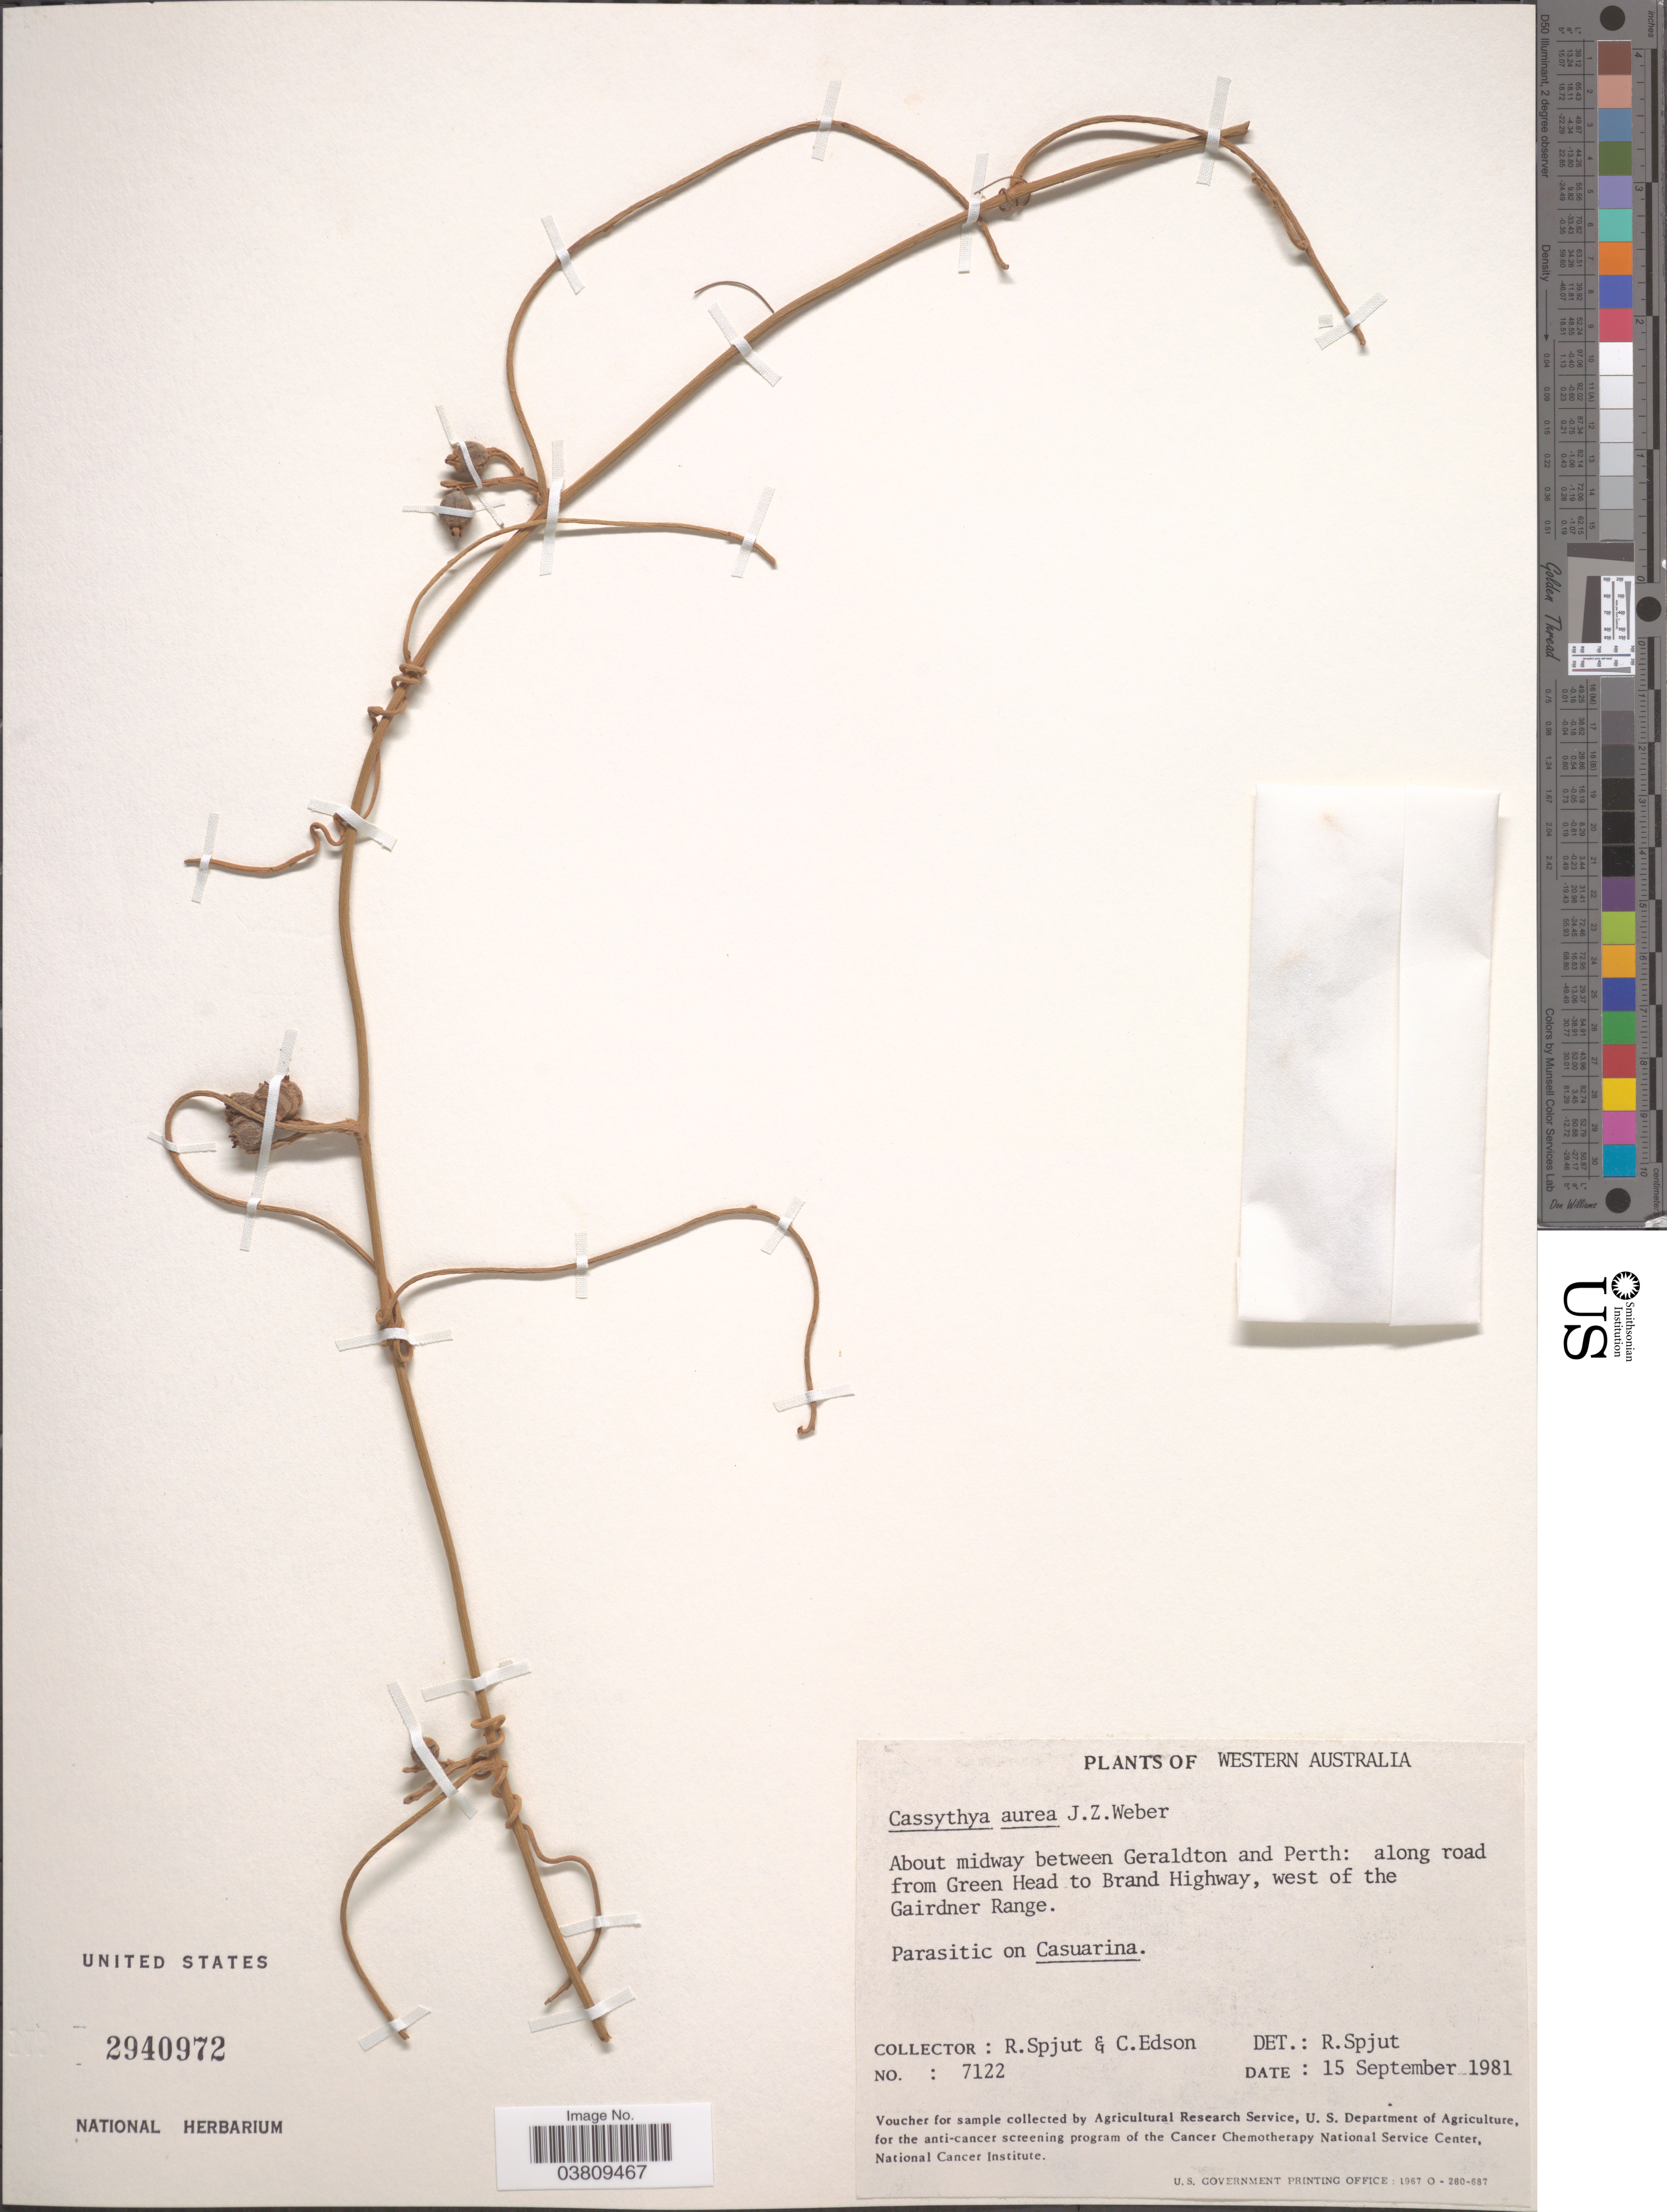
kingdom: Plantae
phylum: Tracheophyta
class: Magnoliopsida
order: Laurales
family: Lauraceae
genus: Cassytha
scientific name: Cassytha aurea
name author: J.Z. Weber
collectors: R. Spjut & C. Edson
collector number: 7122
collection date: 1981-09-15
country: Australia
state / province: Western Australia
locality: About midway between Geraldton and Perth: along road from Green Head to Brand Highway, west of the Gairdner Range.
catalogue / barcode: US 2940972